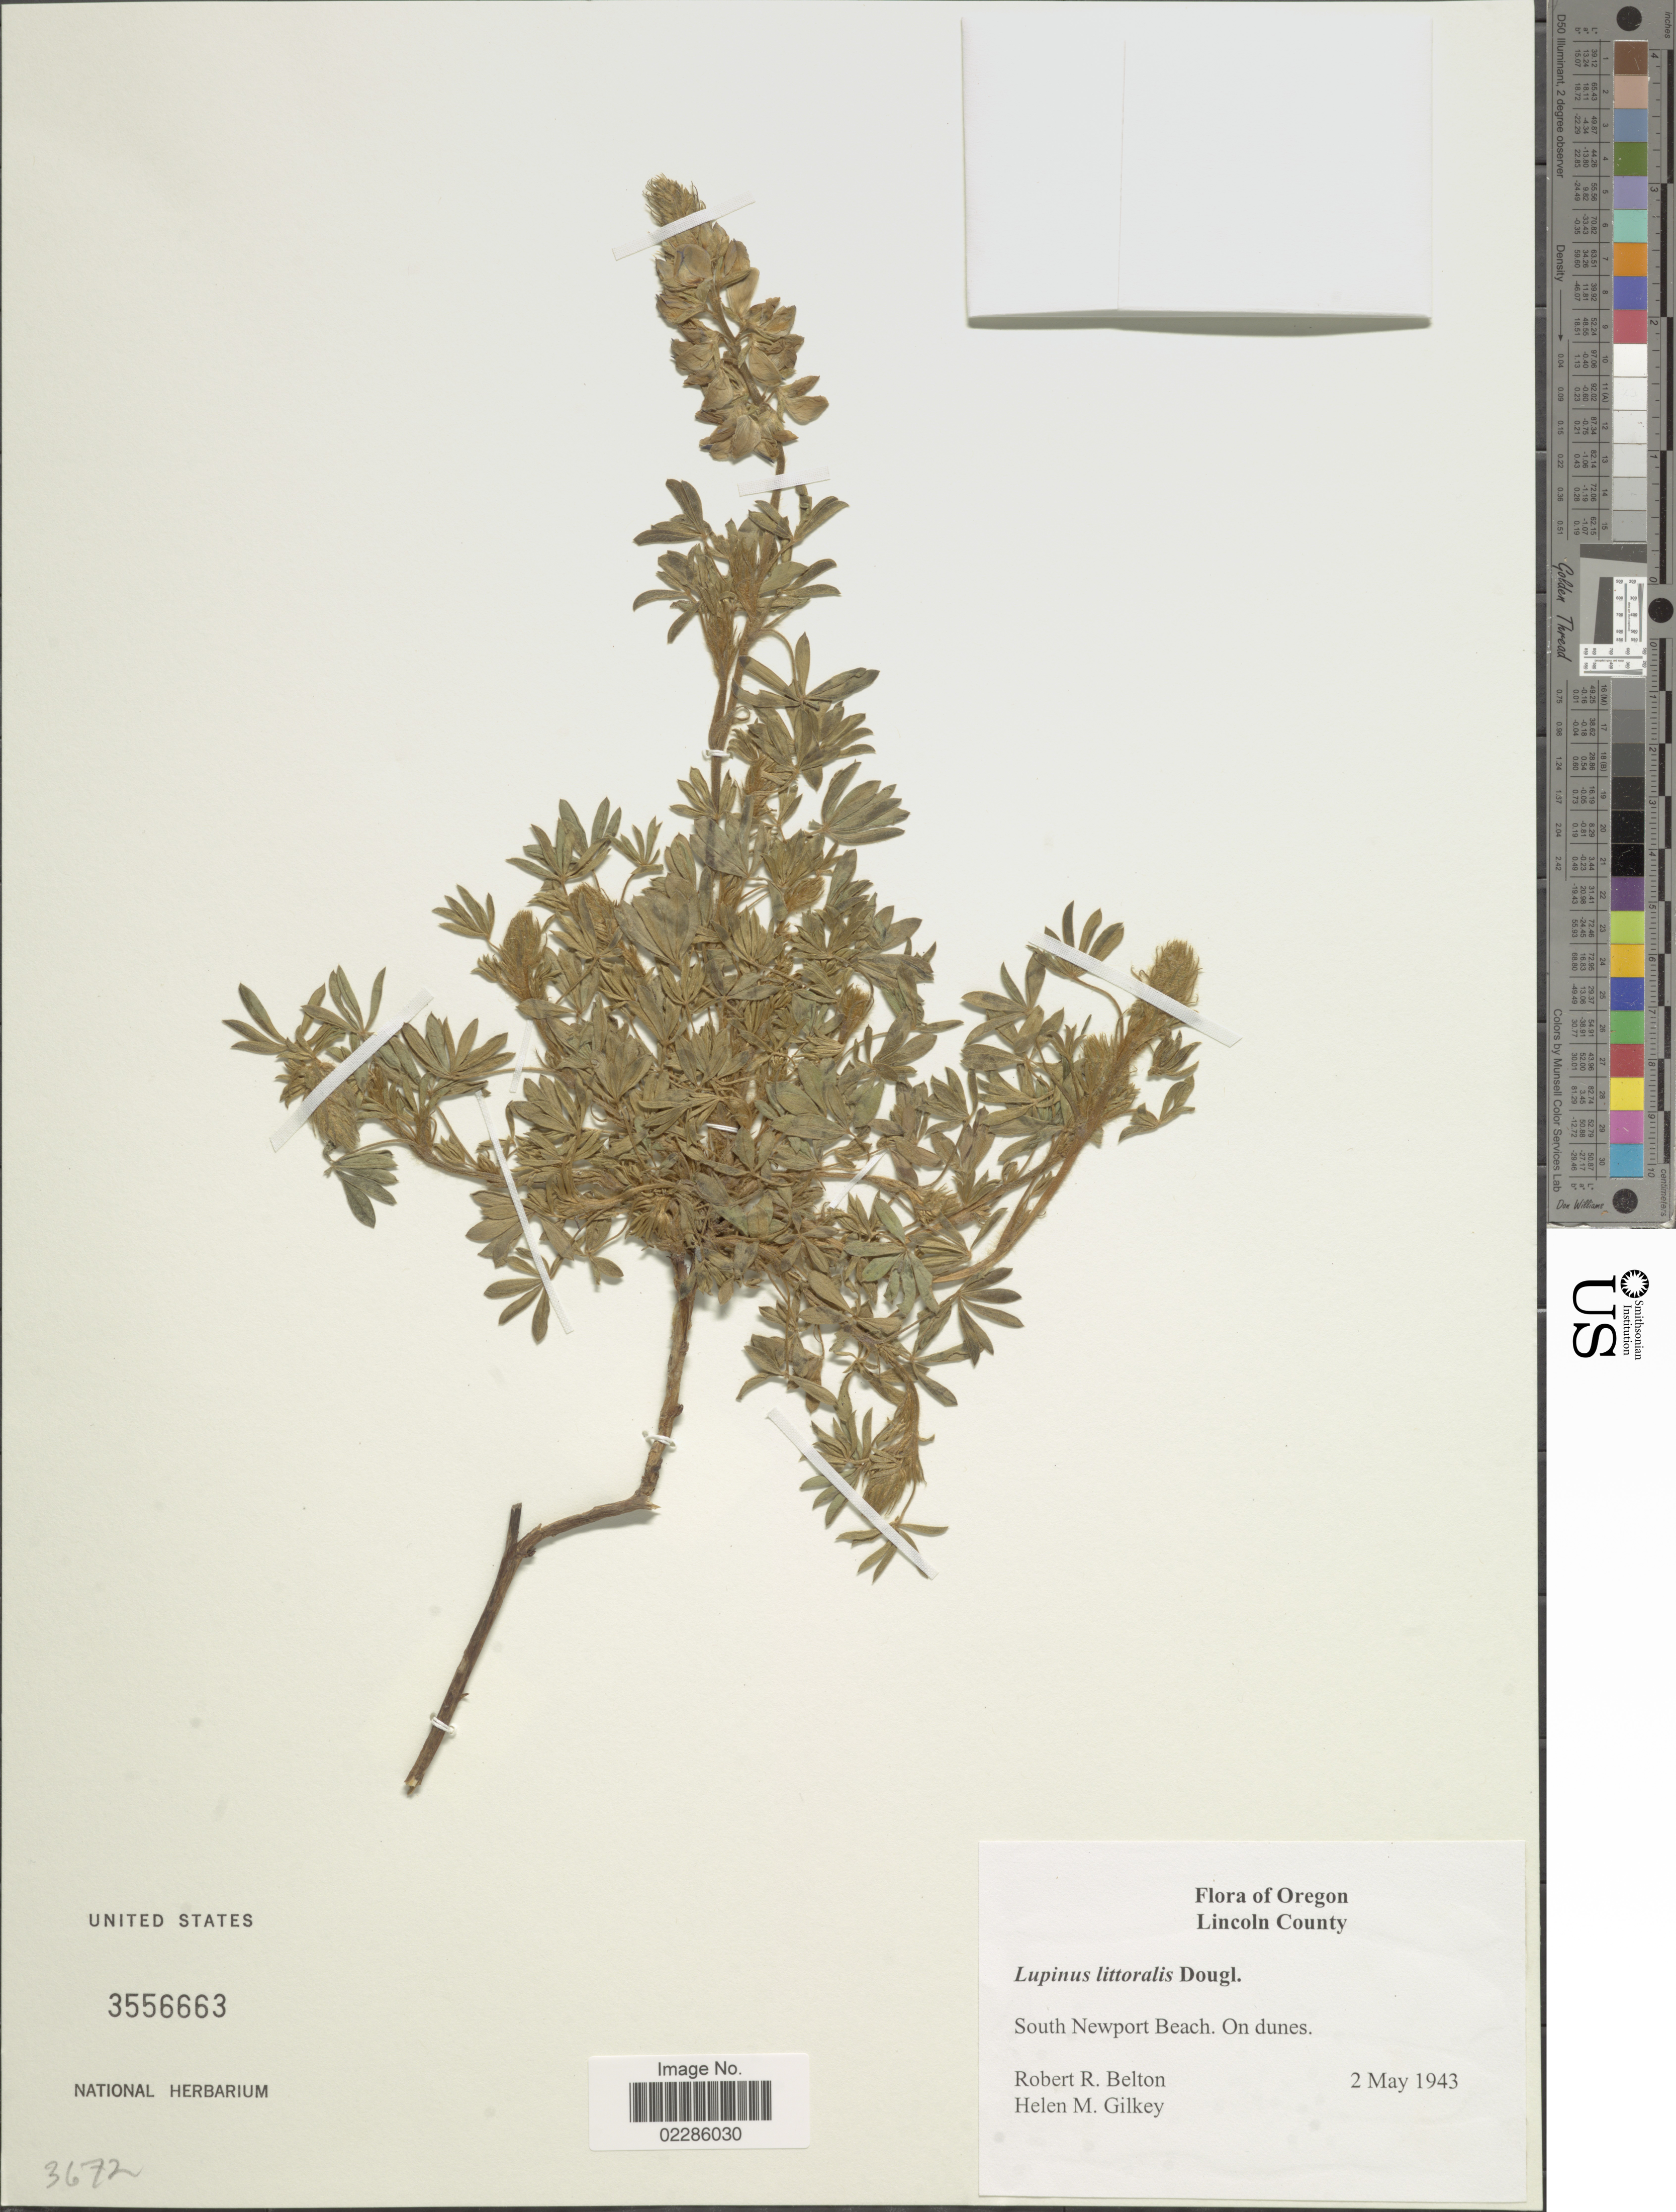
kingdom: Plantae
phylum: Tracheophyta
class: Magnoliopsida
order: Fabales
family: Fabaceae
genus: Lupinus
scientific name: Lupinus littoralis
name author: Douglas ex Lindl.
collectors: R. Belton & H. Gilkey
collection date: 1943-05-02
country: United States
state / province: Oregon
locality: Lincoln County, South Newport Beach. On dunes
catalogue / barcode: US 3556663